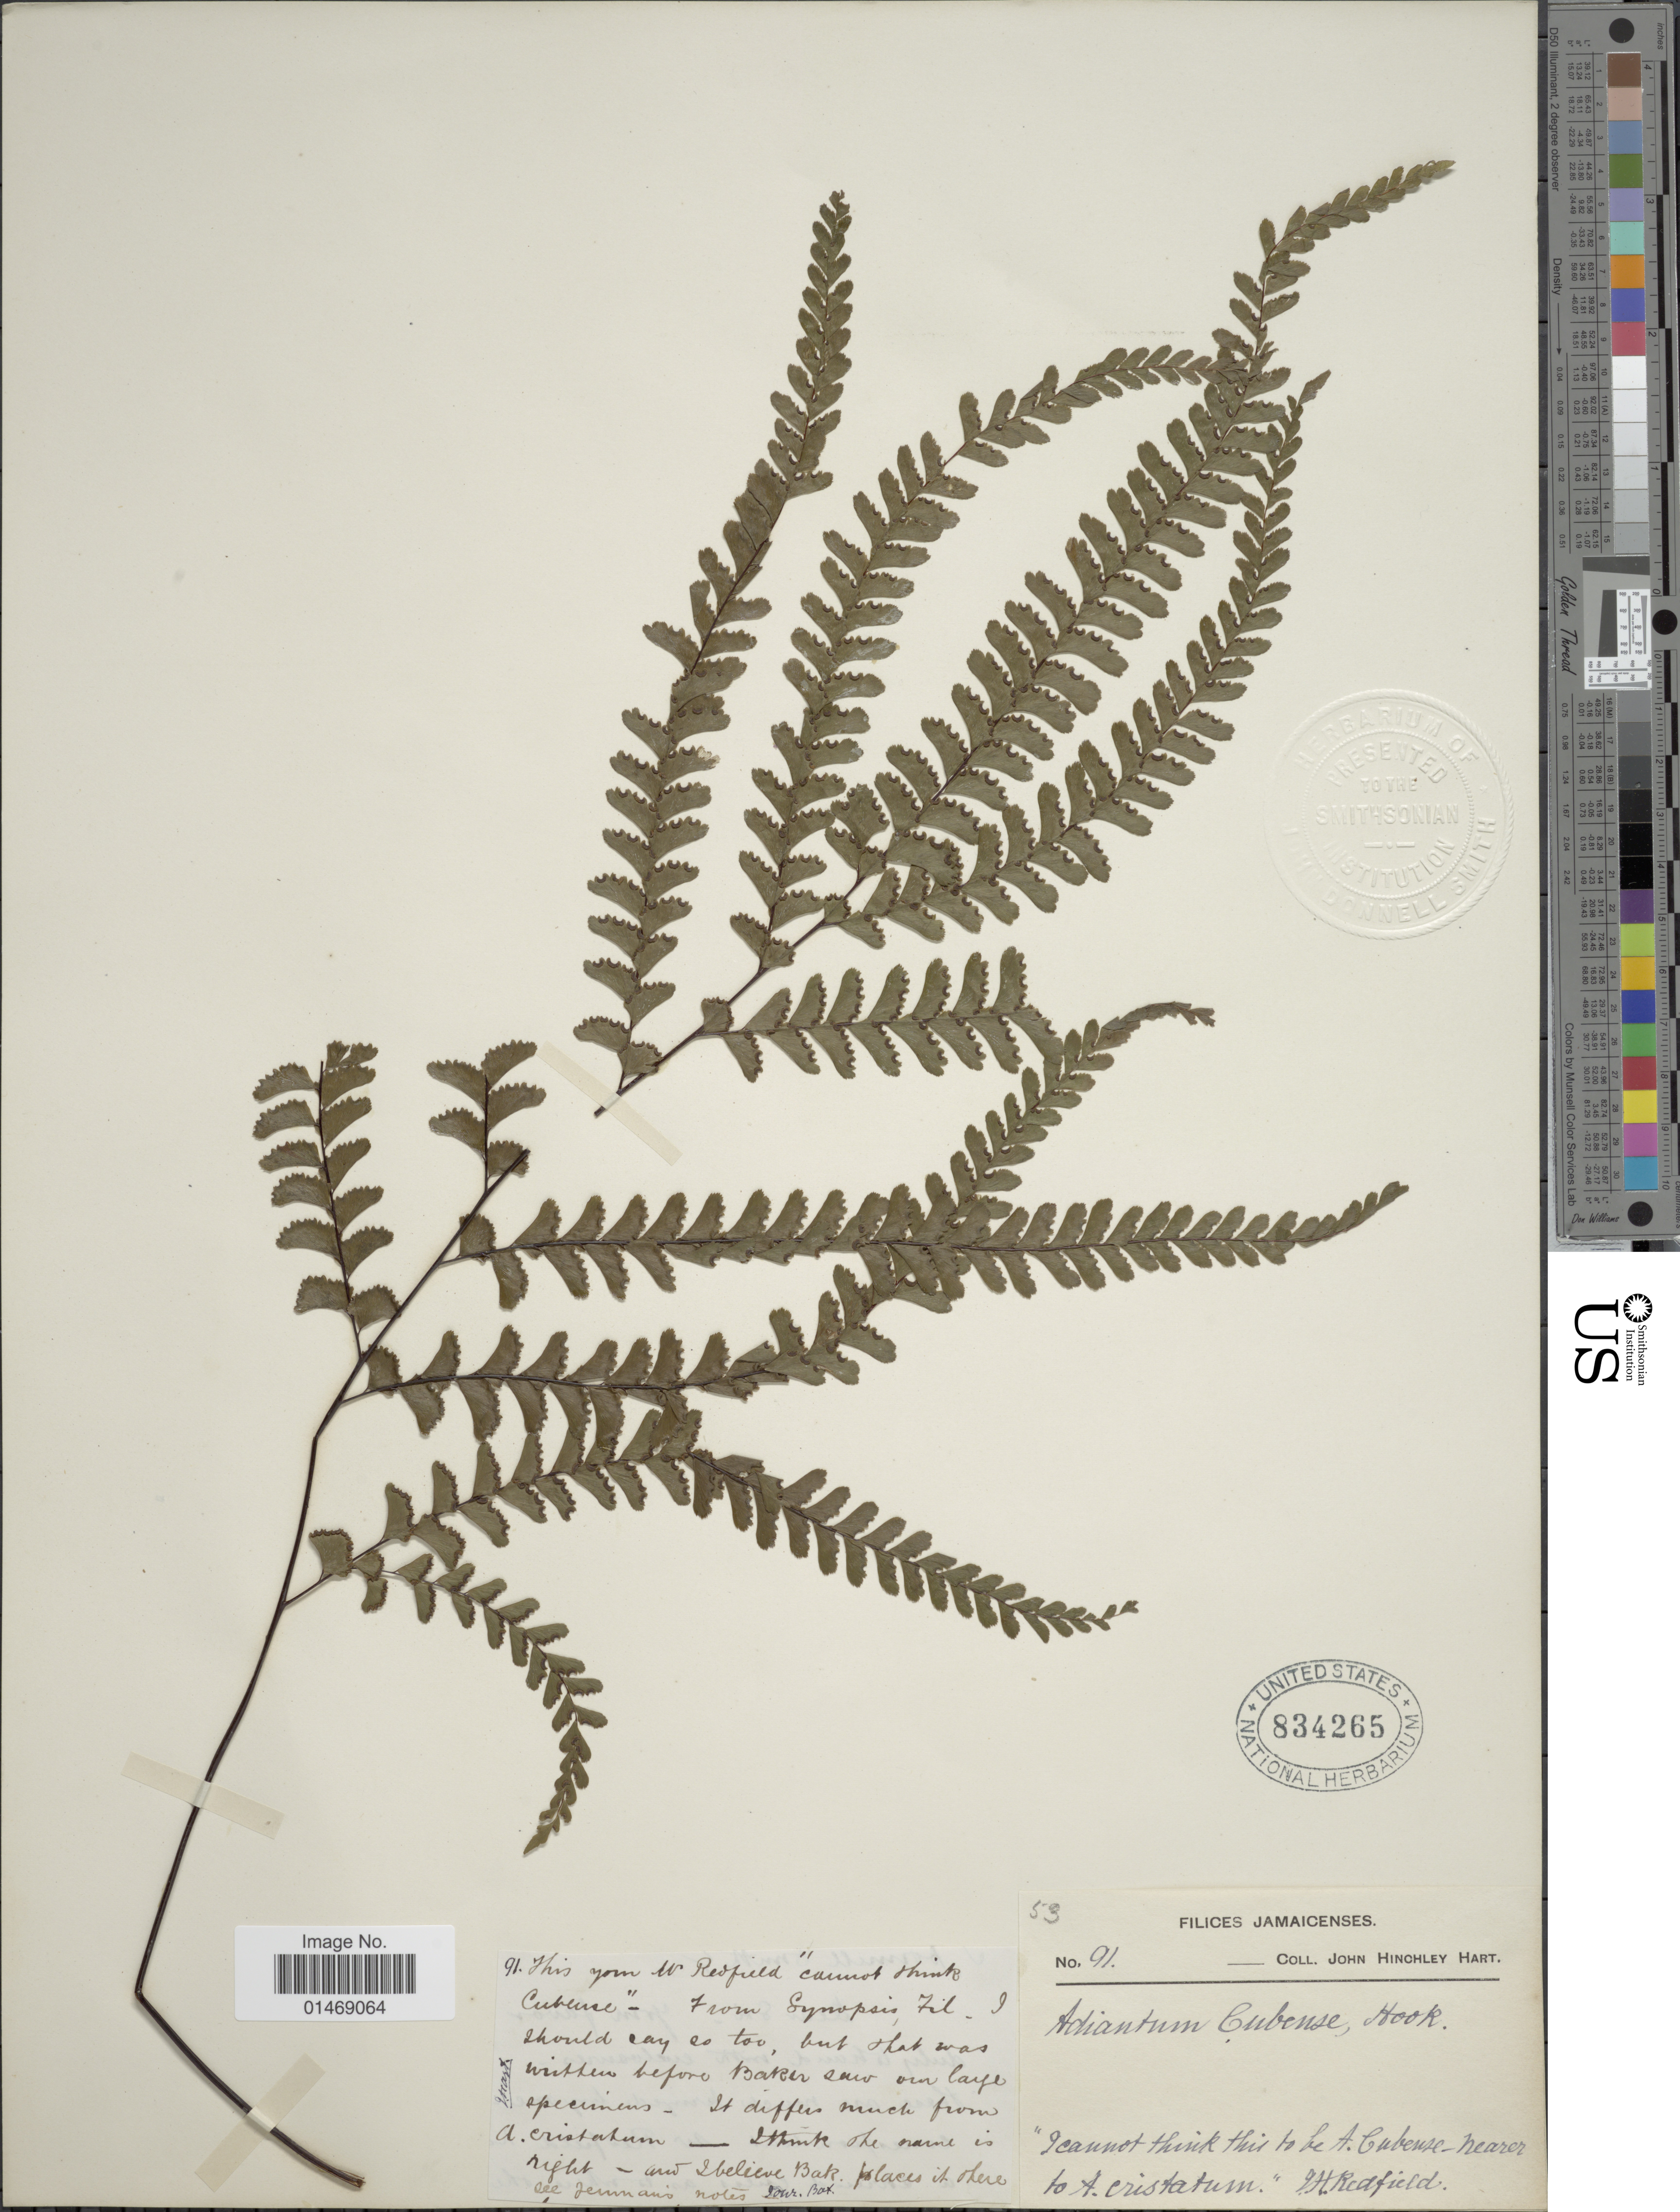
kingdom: Plantae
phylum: Tracheophyta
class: Polypodiopsida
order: Polypodiales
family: Pteridaceae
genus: Adiantum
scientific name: Adiantum melanoleucum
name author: Willd.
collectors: J. H. Hart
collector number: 91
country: Jamaica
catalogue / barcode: US 834265